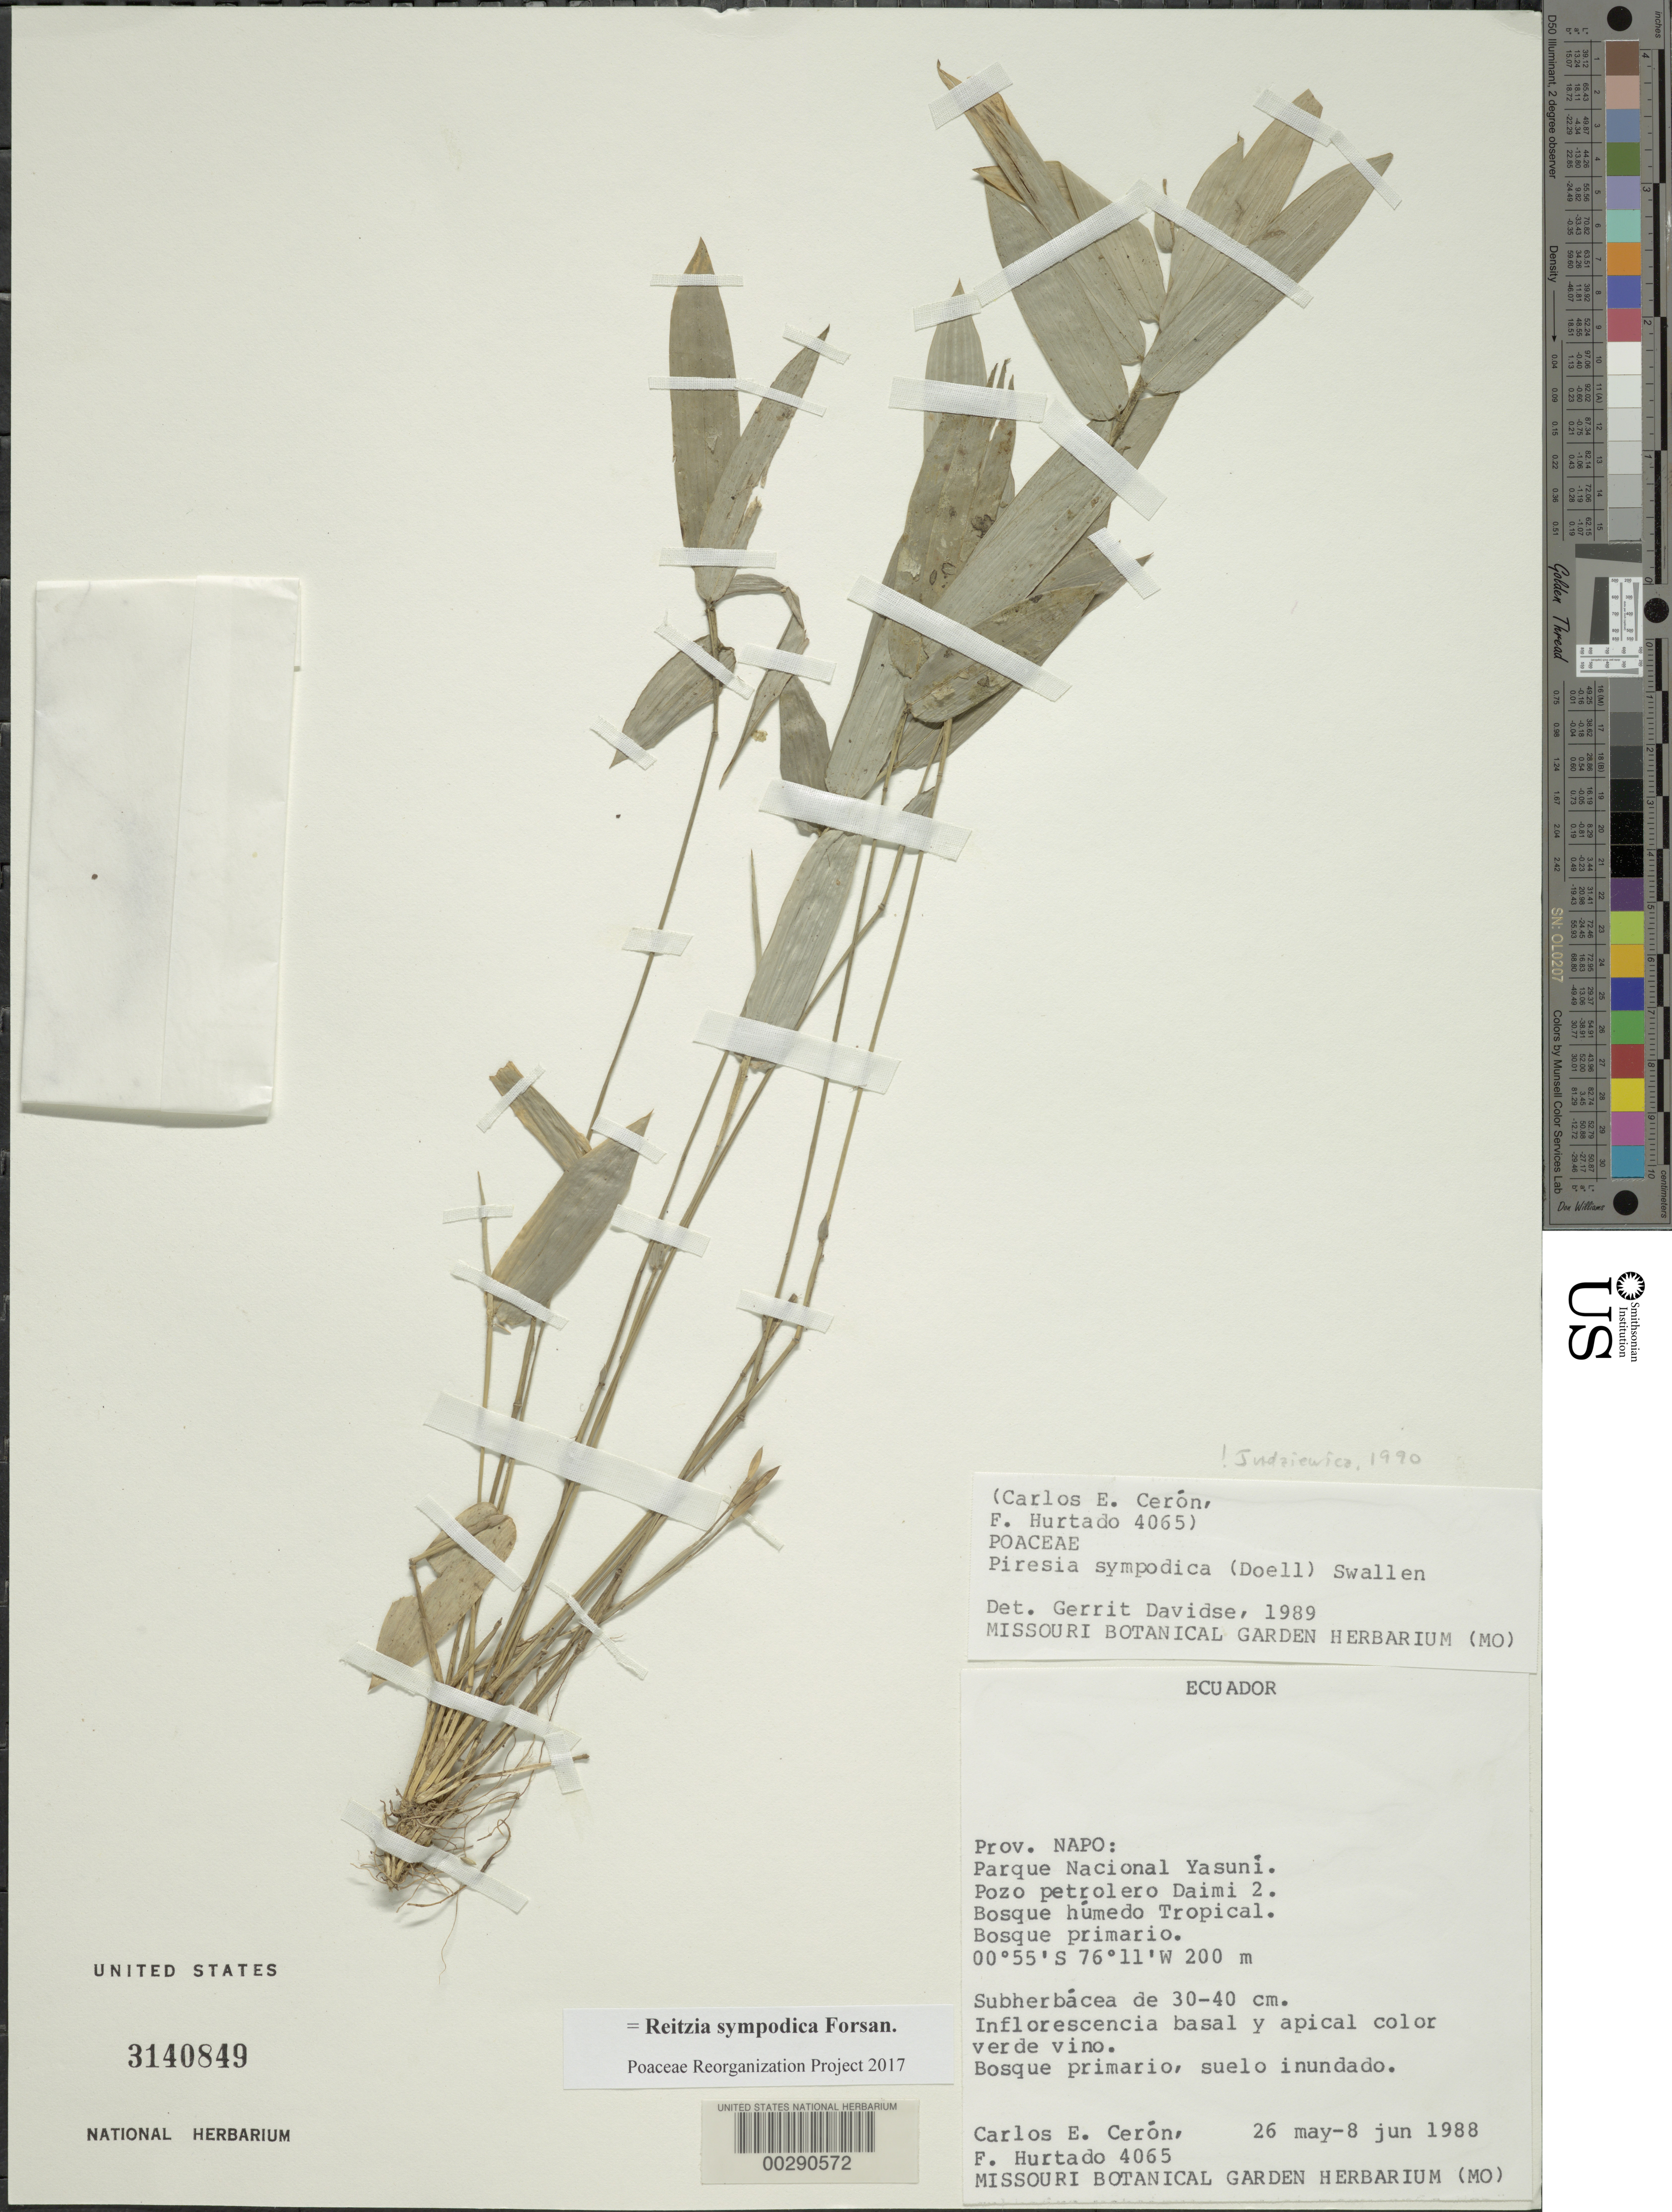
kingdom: Plantae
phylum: Tracheophyta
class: Liliopsida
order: Poales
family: Poaceae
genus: Reitzia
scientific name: Reitzia sympodica ined. 2019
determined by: Poaceae Reorganization Project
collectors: C. E. Cerón M. & F. Hurtado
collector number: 4065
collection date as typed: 26 May 1988 to 08 Jun 1988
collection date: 1988-05-26/1988-06-08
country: Ecuador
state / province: Napo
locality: Parque Nacional yasuni; pozo petrolero daimi 2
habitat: Primary tropical rain forest; ground inundated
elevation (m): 200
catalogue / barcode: US 3140849